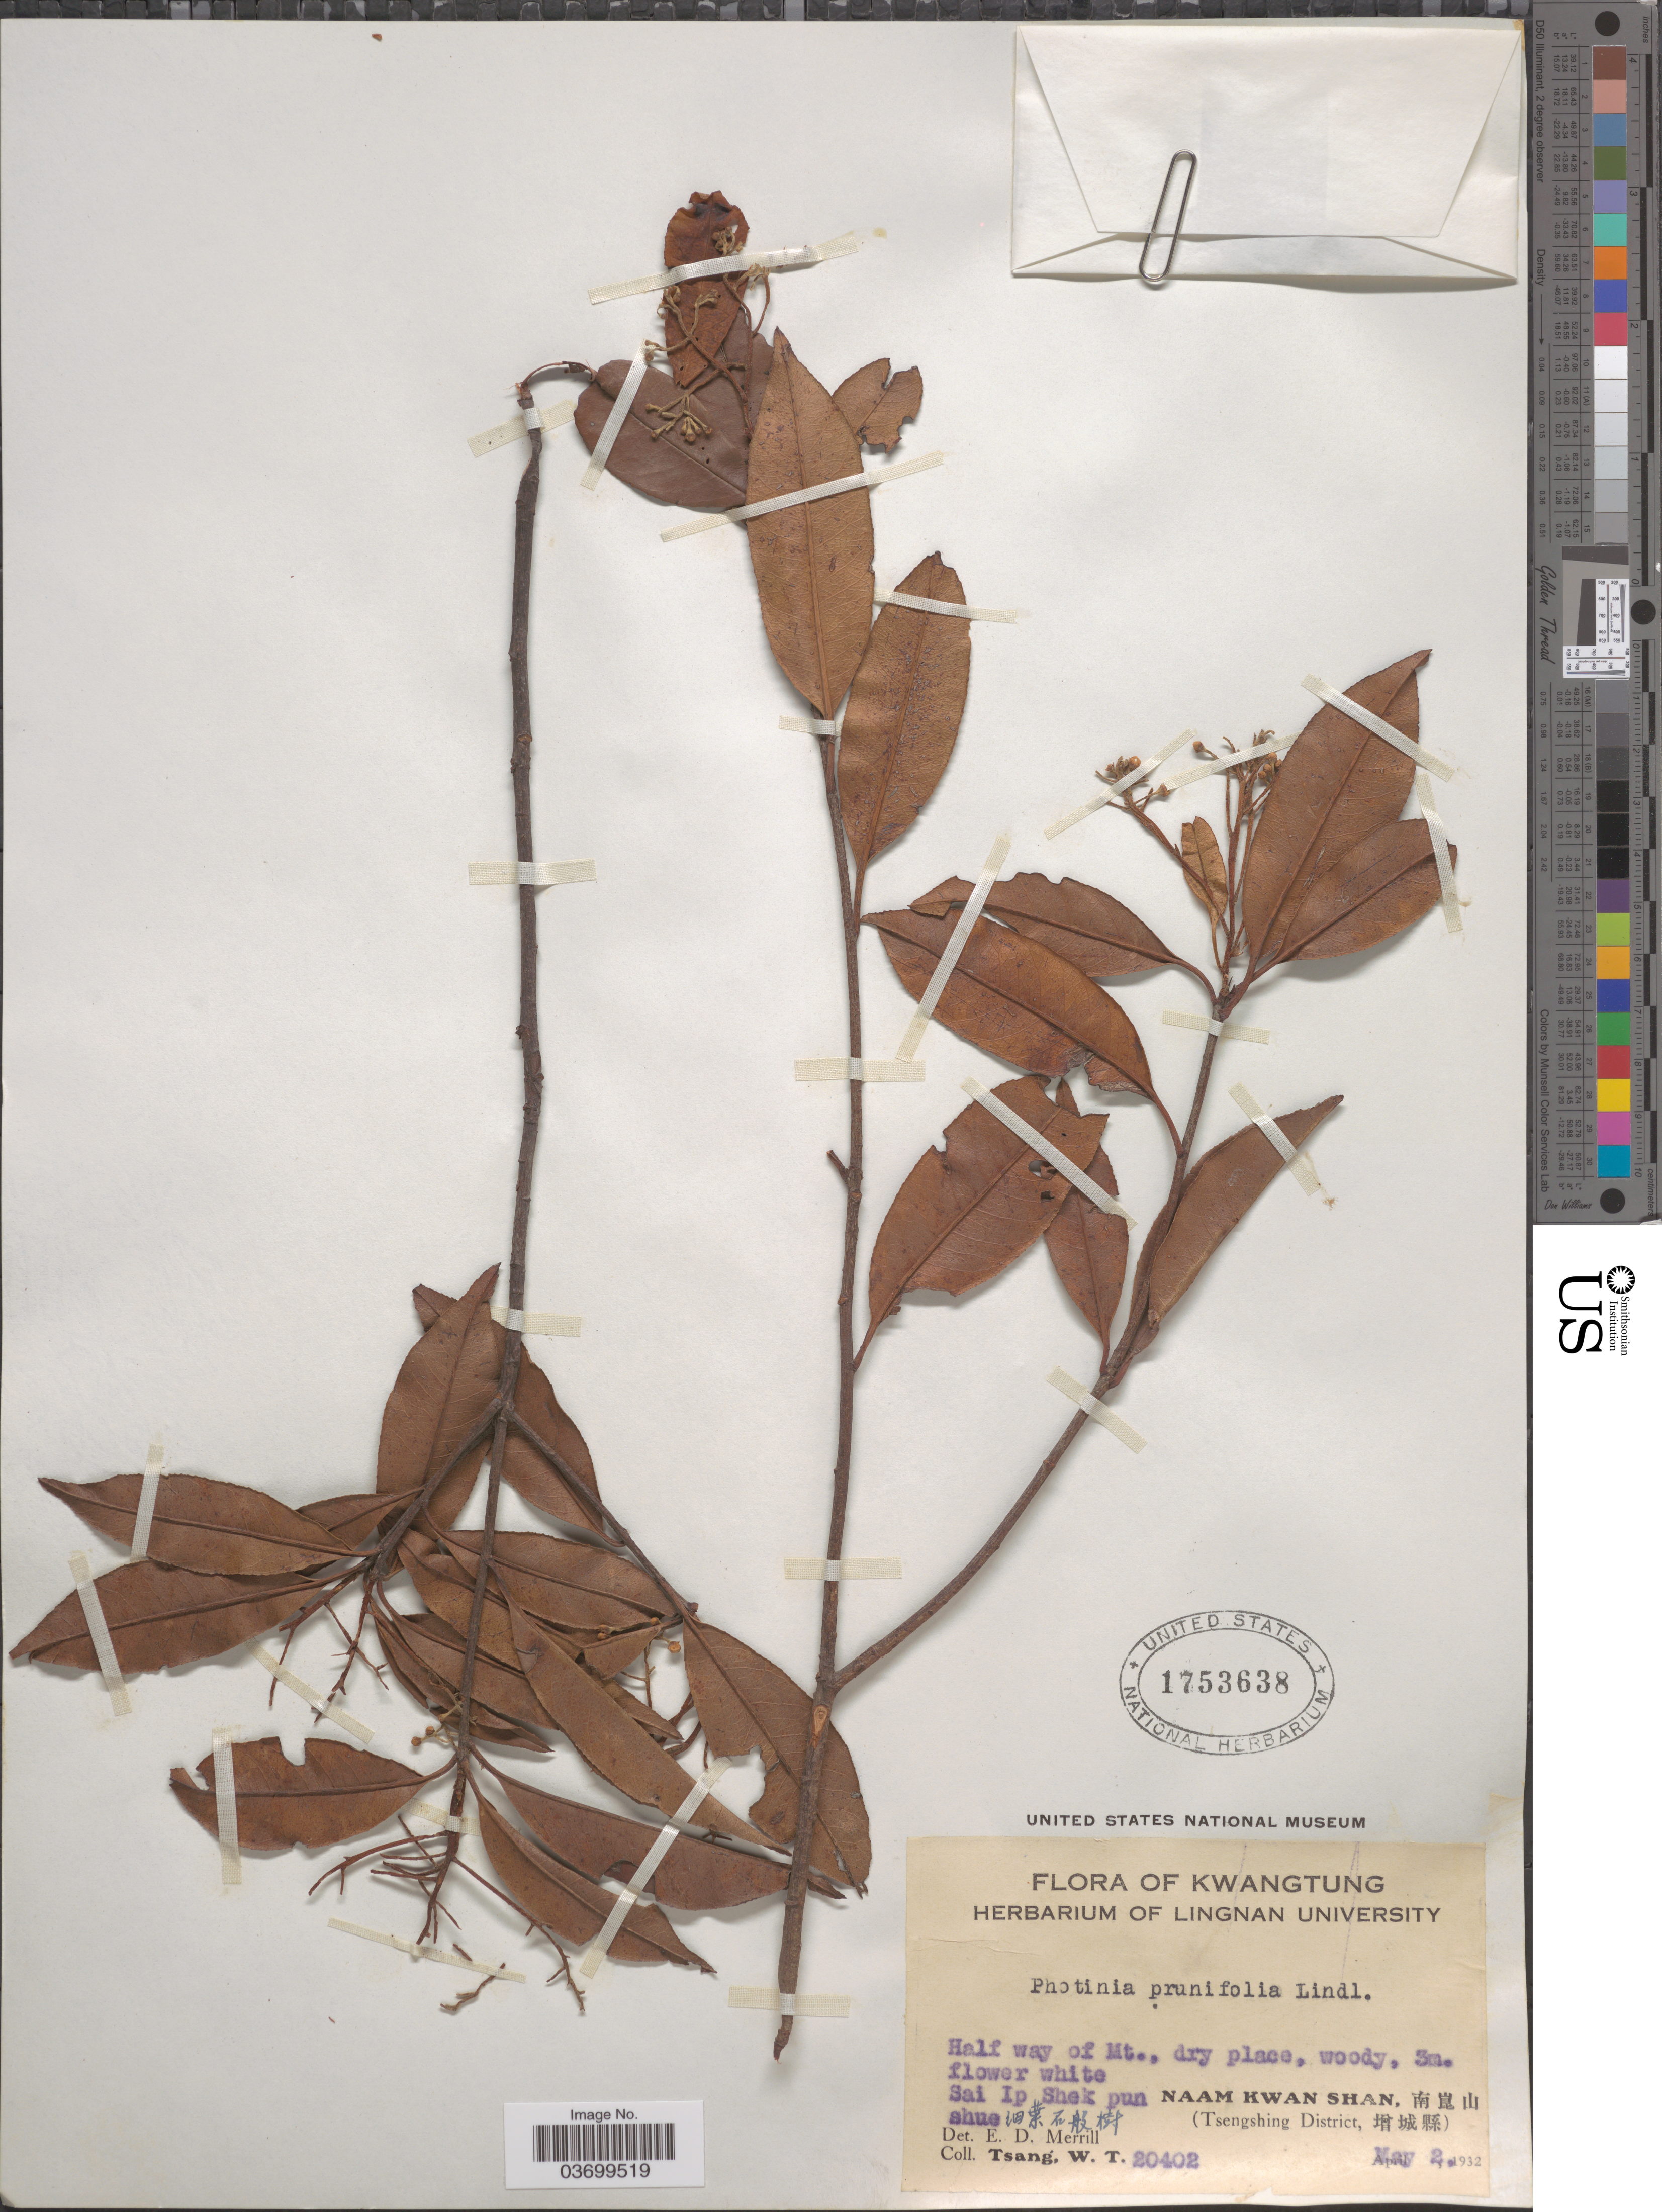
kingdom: Plantae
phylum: Tracheophyta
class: Magnoliopsida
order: Rosales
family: Rosaceae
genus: Photinia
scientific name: Photinia prunifolia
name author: (Hook. & Arn.) Lindl.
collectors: W. T. Tsang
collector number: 20402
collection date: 1932-05-02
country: China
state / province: Guangdong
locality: Kwangtung. Half way of Mt. Sai Ip Shek pun shue X. Naam Kwan Shan, X. (Tsengshing district, X).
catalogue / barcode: US 1753638